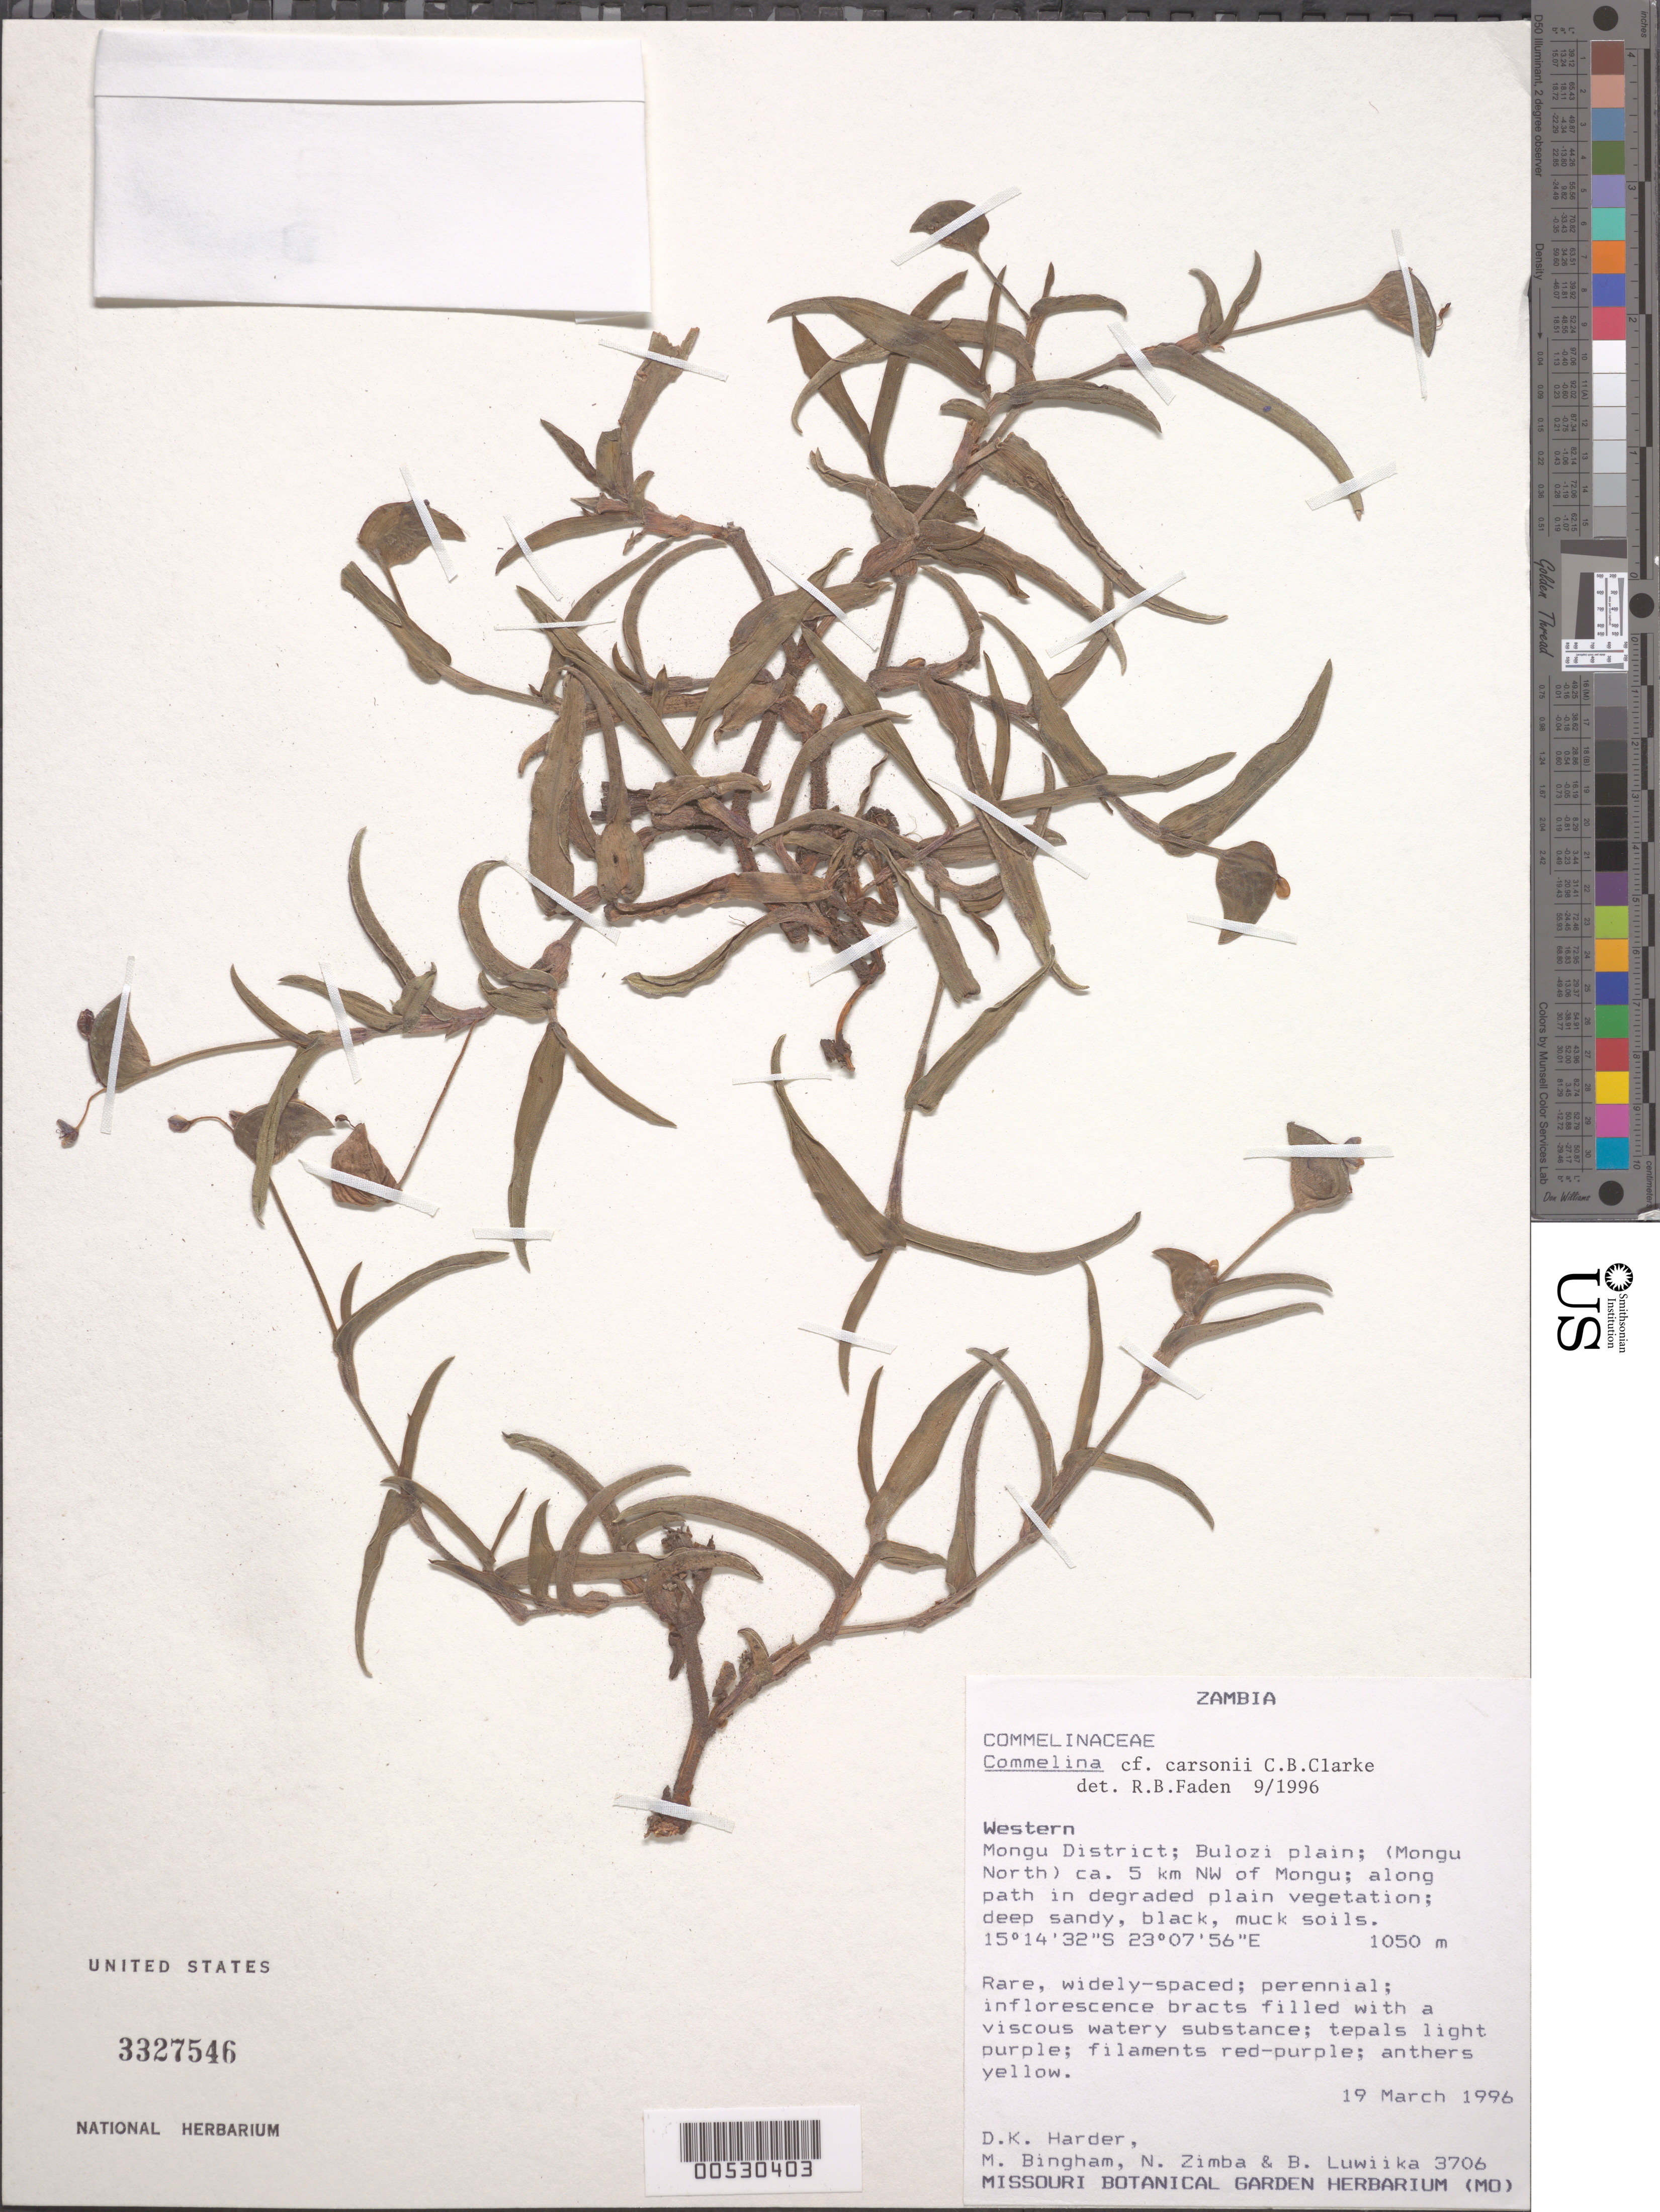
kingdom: Plantae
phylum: Tracheophyta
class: Liliopsida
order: Commelinales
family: Commelinaceae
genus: Commelina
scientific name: Commelina carsonii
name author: C.B. Clarke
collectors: D. Harder, M. Bingham, N. B. Zimba & B. Luwiika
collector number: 3706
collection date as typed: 19 Mar 1996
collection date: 1996-03-19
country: Zambia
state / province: Western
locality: Mongu dist., bulozi plain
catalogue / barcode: US 3327546